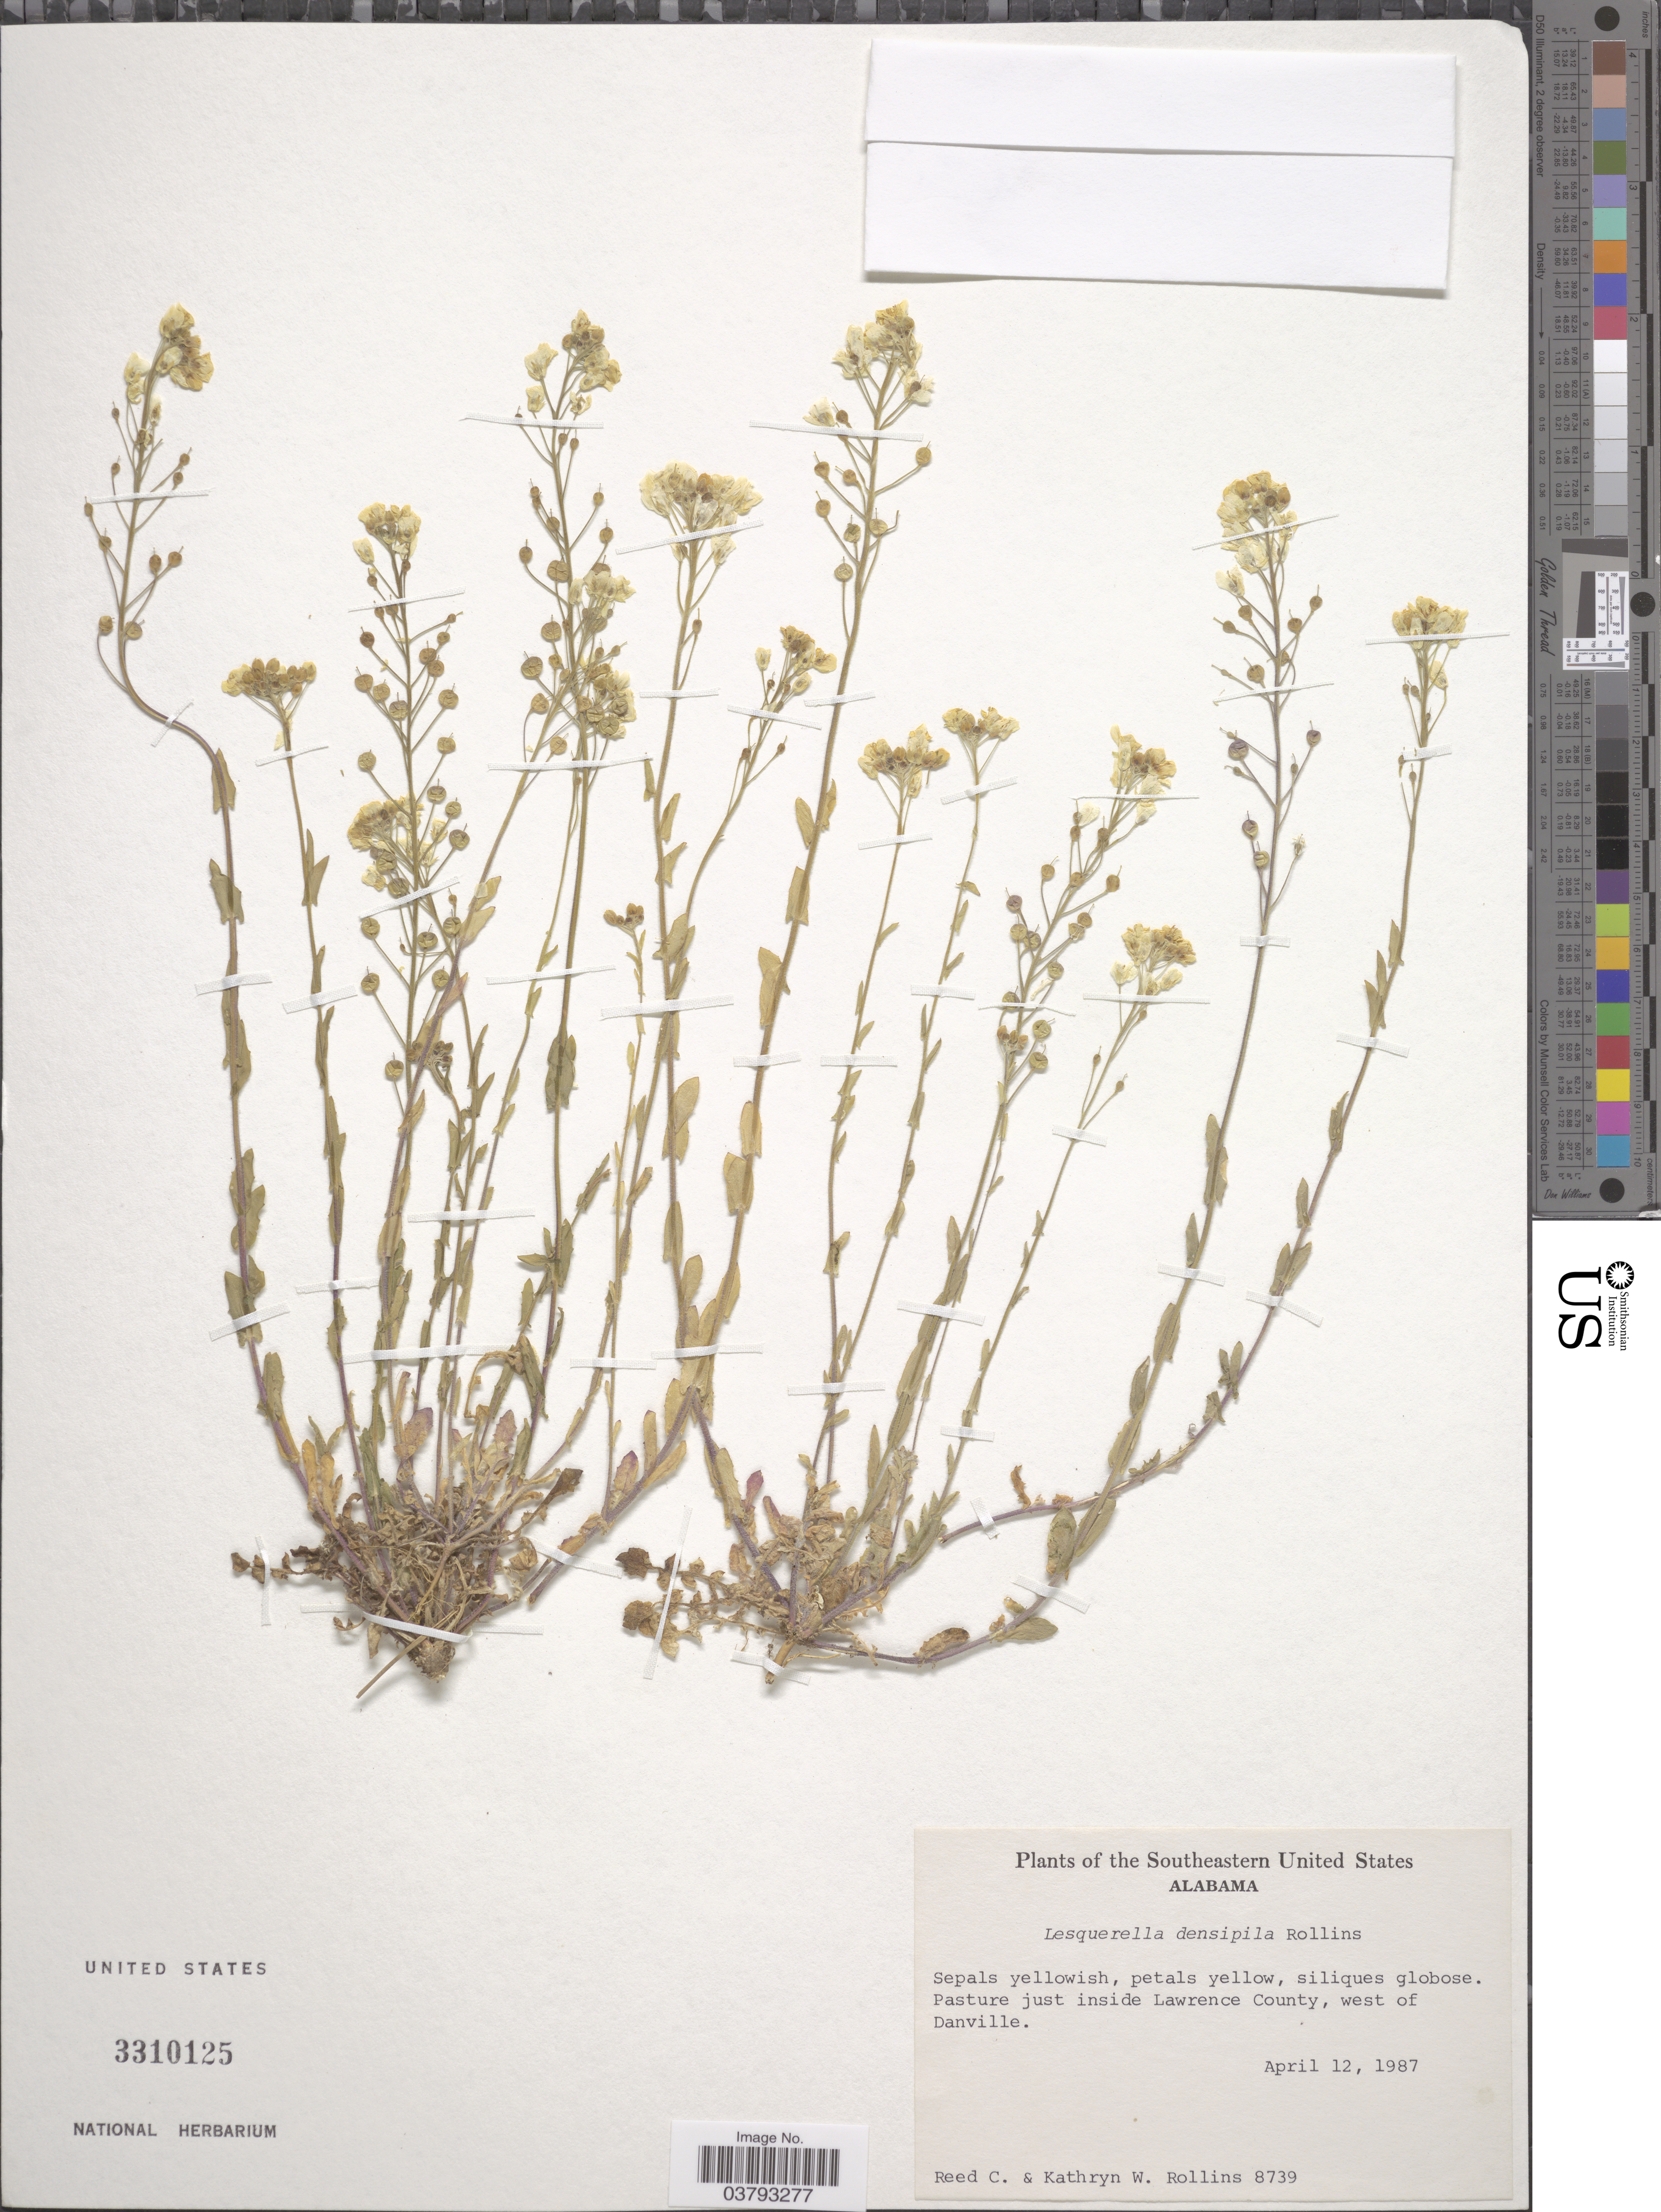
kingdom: Plantae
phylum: Tracheophyta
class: Magnoliopsida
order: Brassicales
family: Brassicaceae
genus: Lesquerella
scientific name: Lesquerella densipila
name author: Rollins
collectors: R. C. Rollins & K. W. Rollins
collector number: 8739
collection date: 1987-04-12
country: United States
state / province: Alabama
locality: Southeastern United States. Pasture just inside Lawrence County, west of Danville.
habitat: pasture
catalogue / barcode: US 3310125